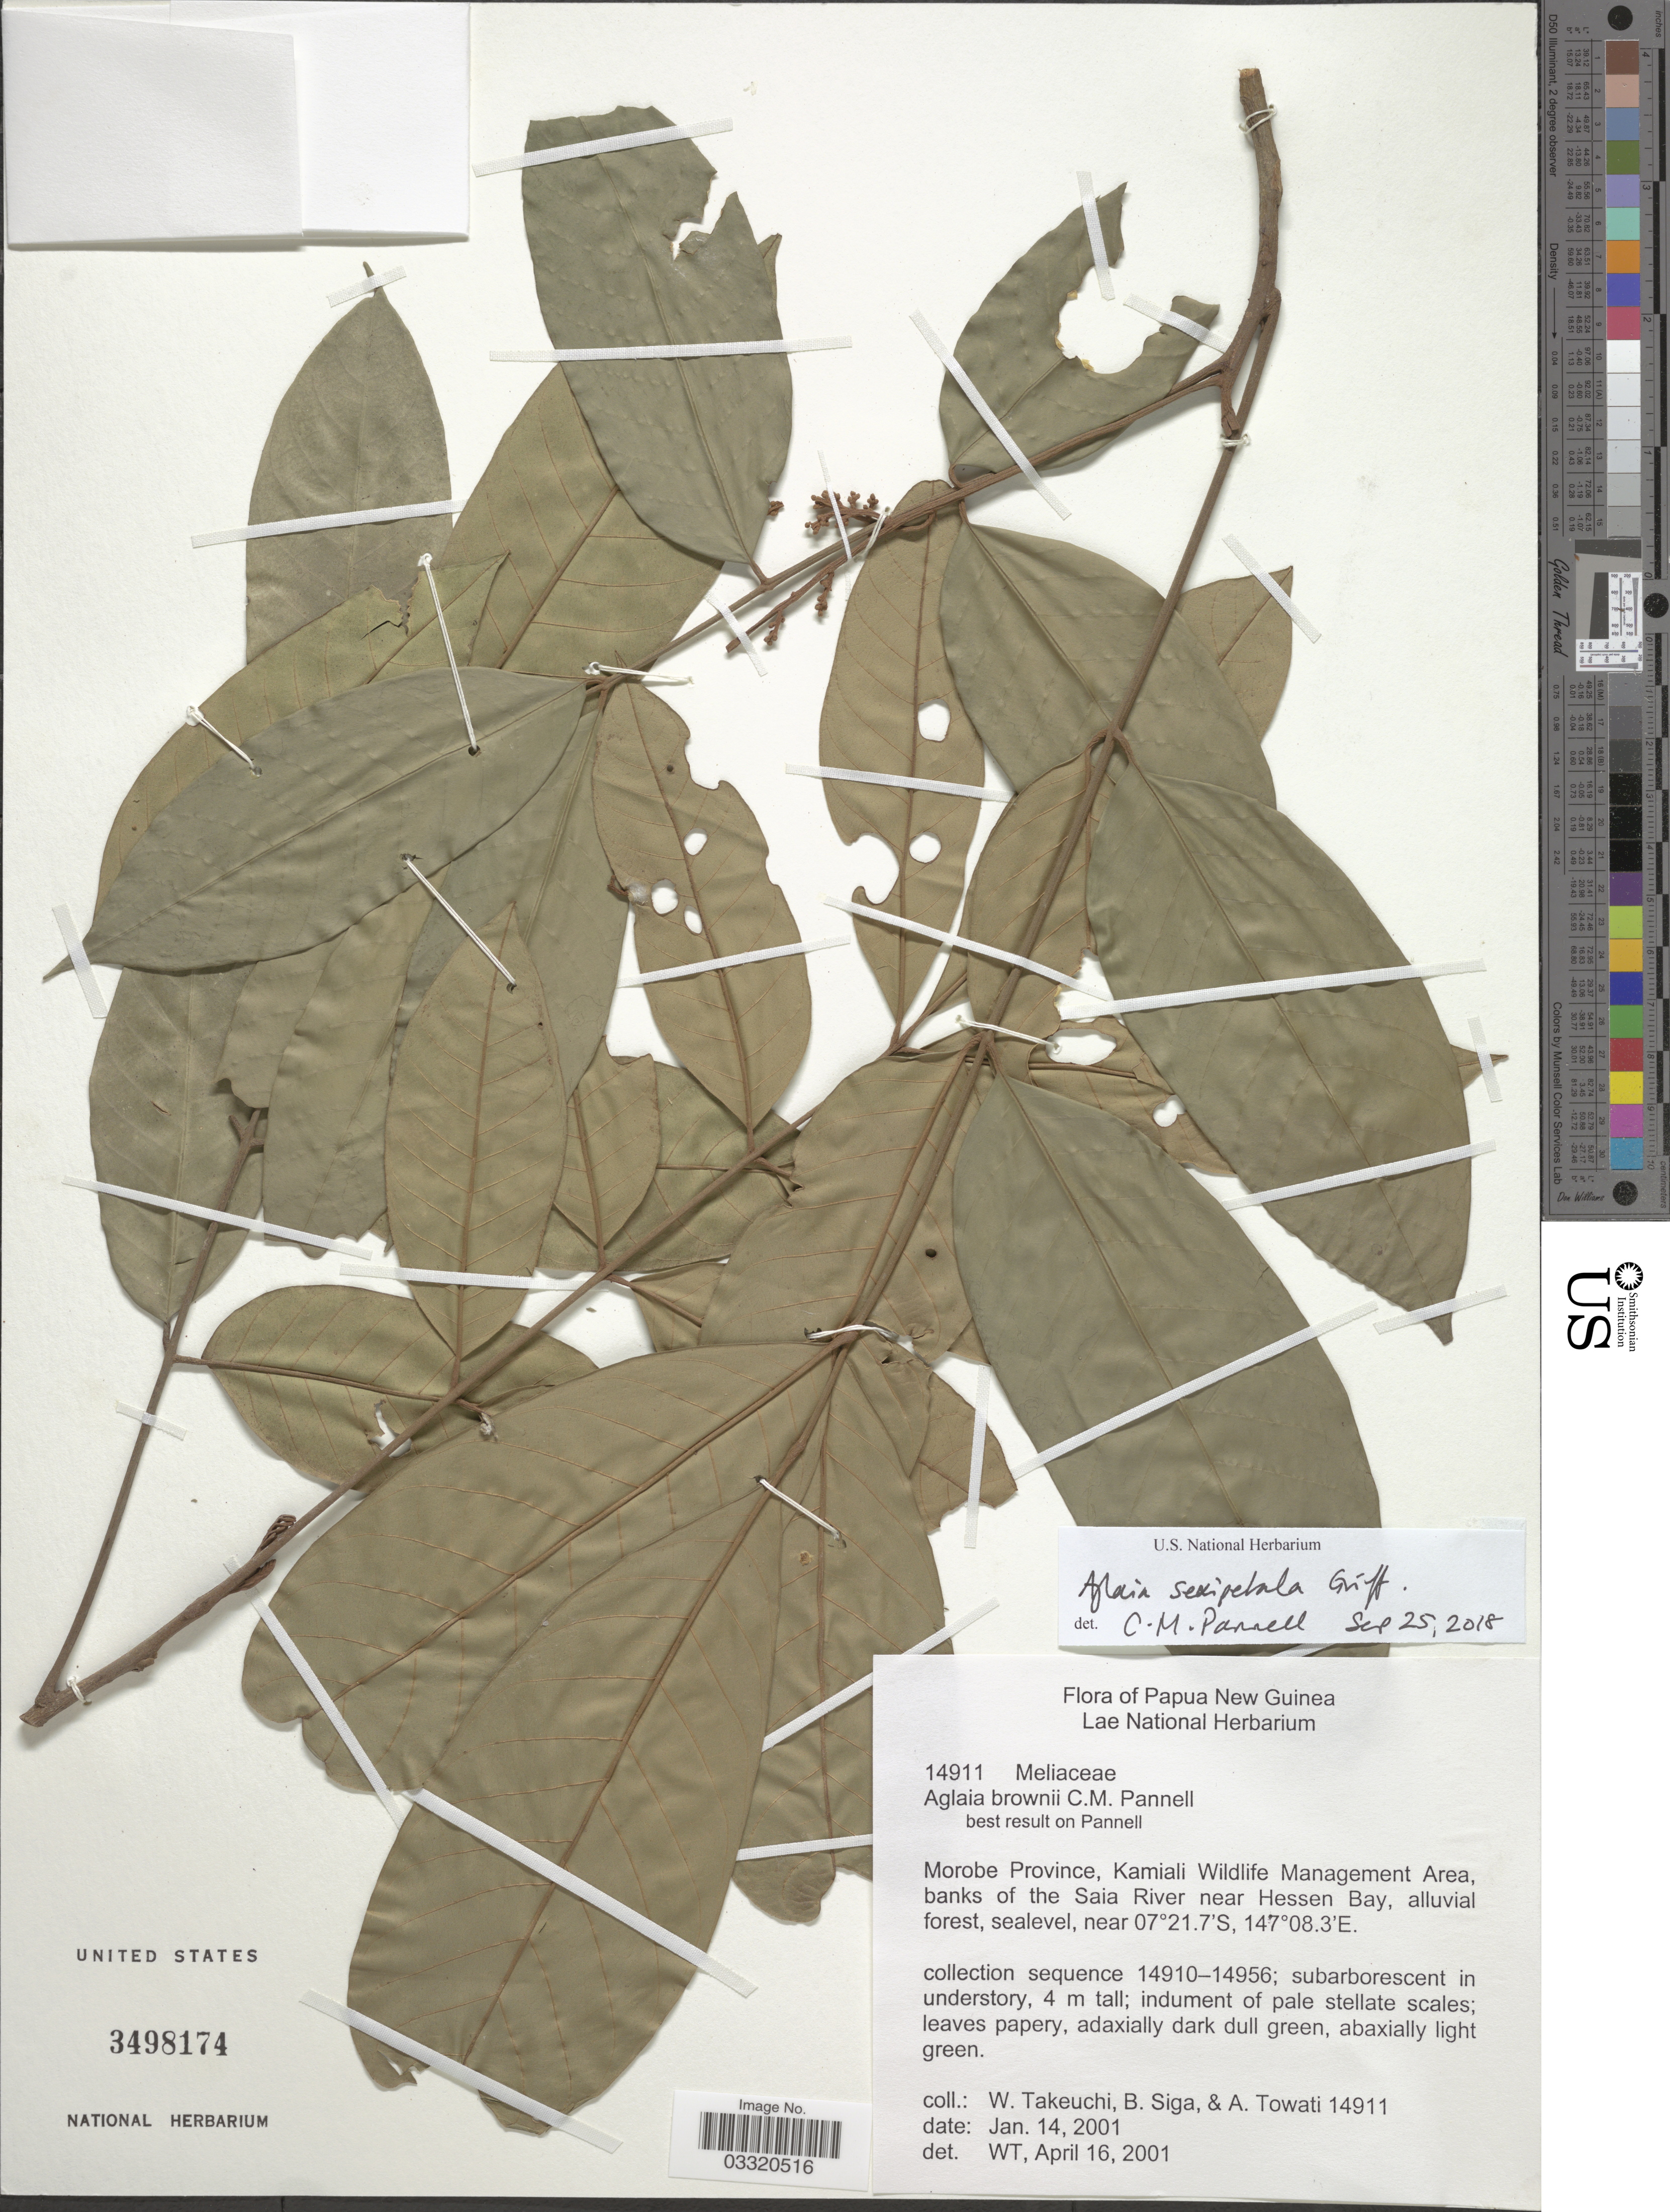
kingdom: Plantae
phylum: Tracheophyta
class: Magnoliopsida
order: Sapindales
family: Meliaceae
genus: Aglaia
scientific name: Aglaia sexipetala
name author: Griff.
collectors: W. Takeuchi, B. Siga & A. Towati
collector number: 14911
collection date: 2001-01-14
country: Papua New Guinea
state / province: Morobe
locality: New Guinea. Kamiali Wildlife Management Area, banks of the Saia River near Hessen Bay.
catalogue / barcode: US 3498174